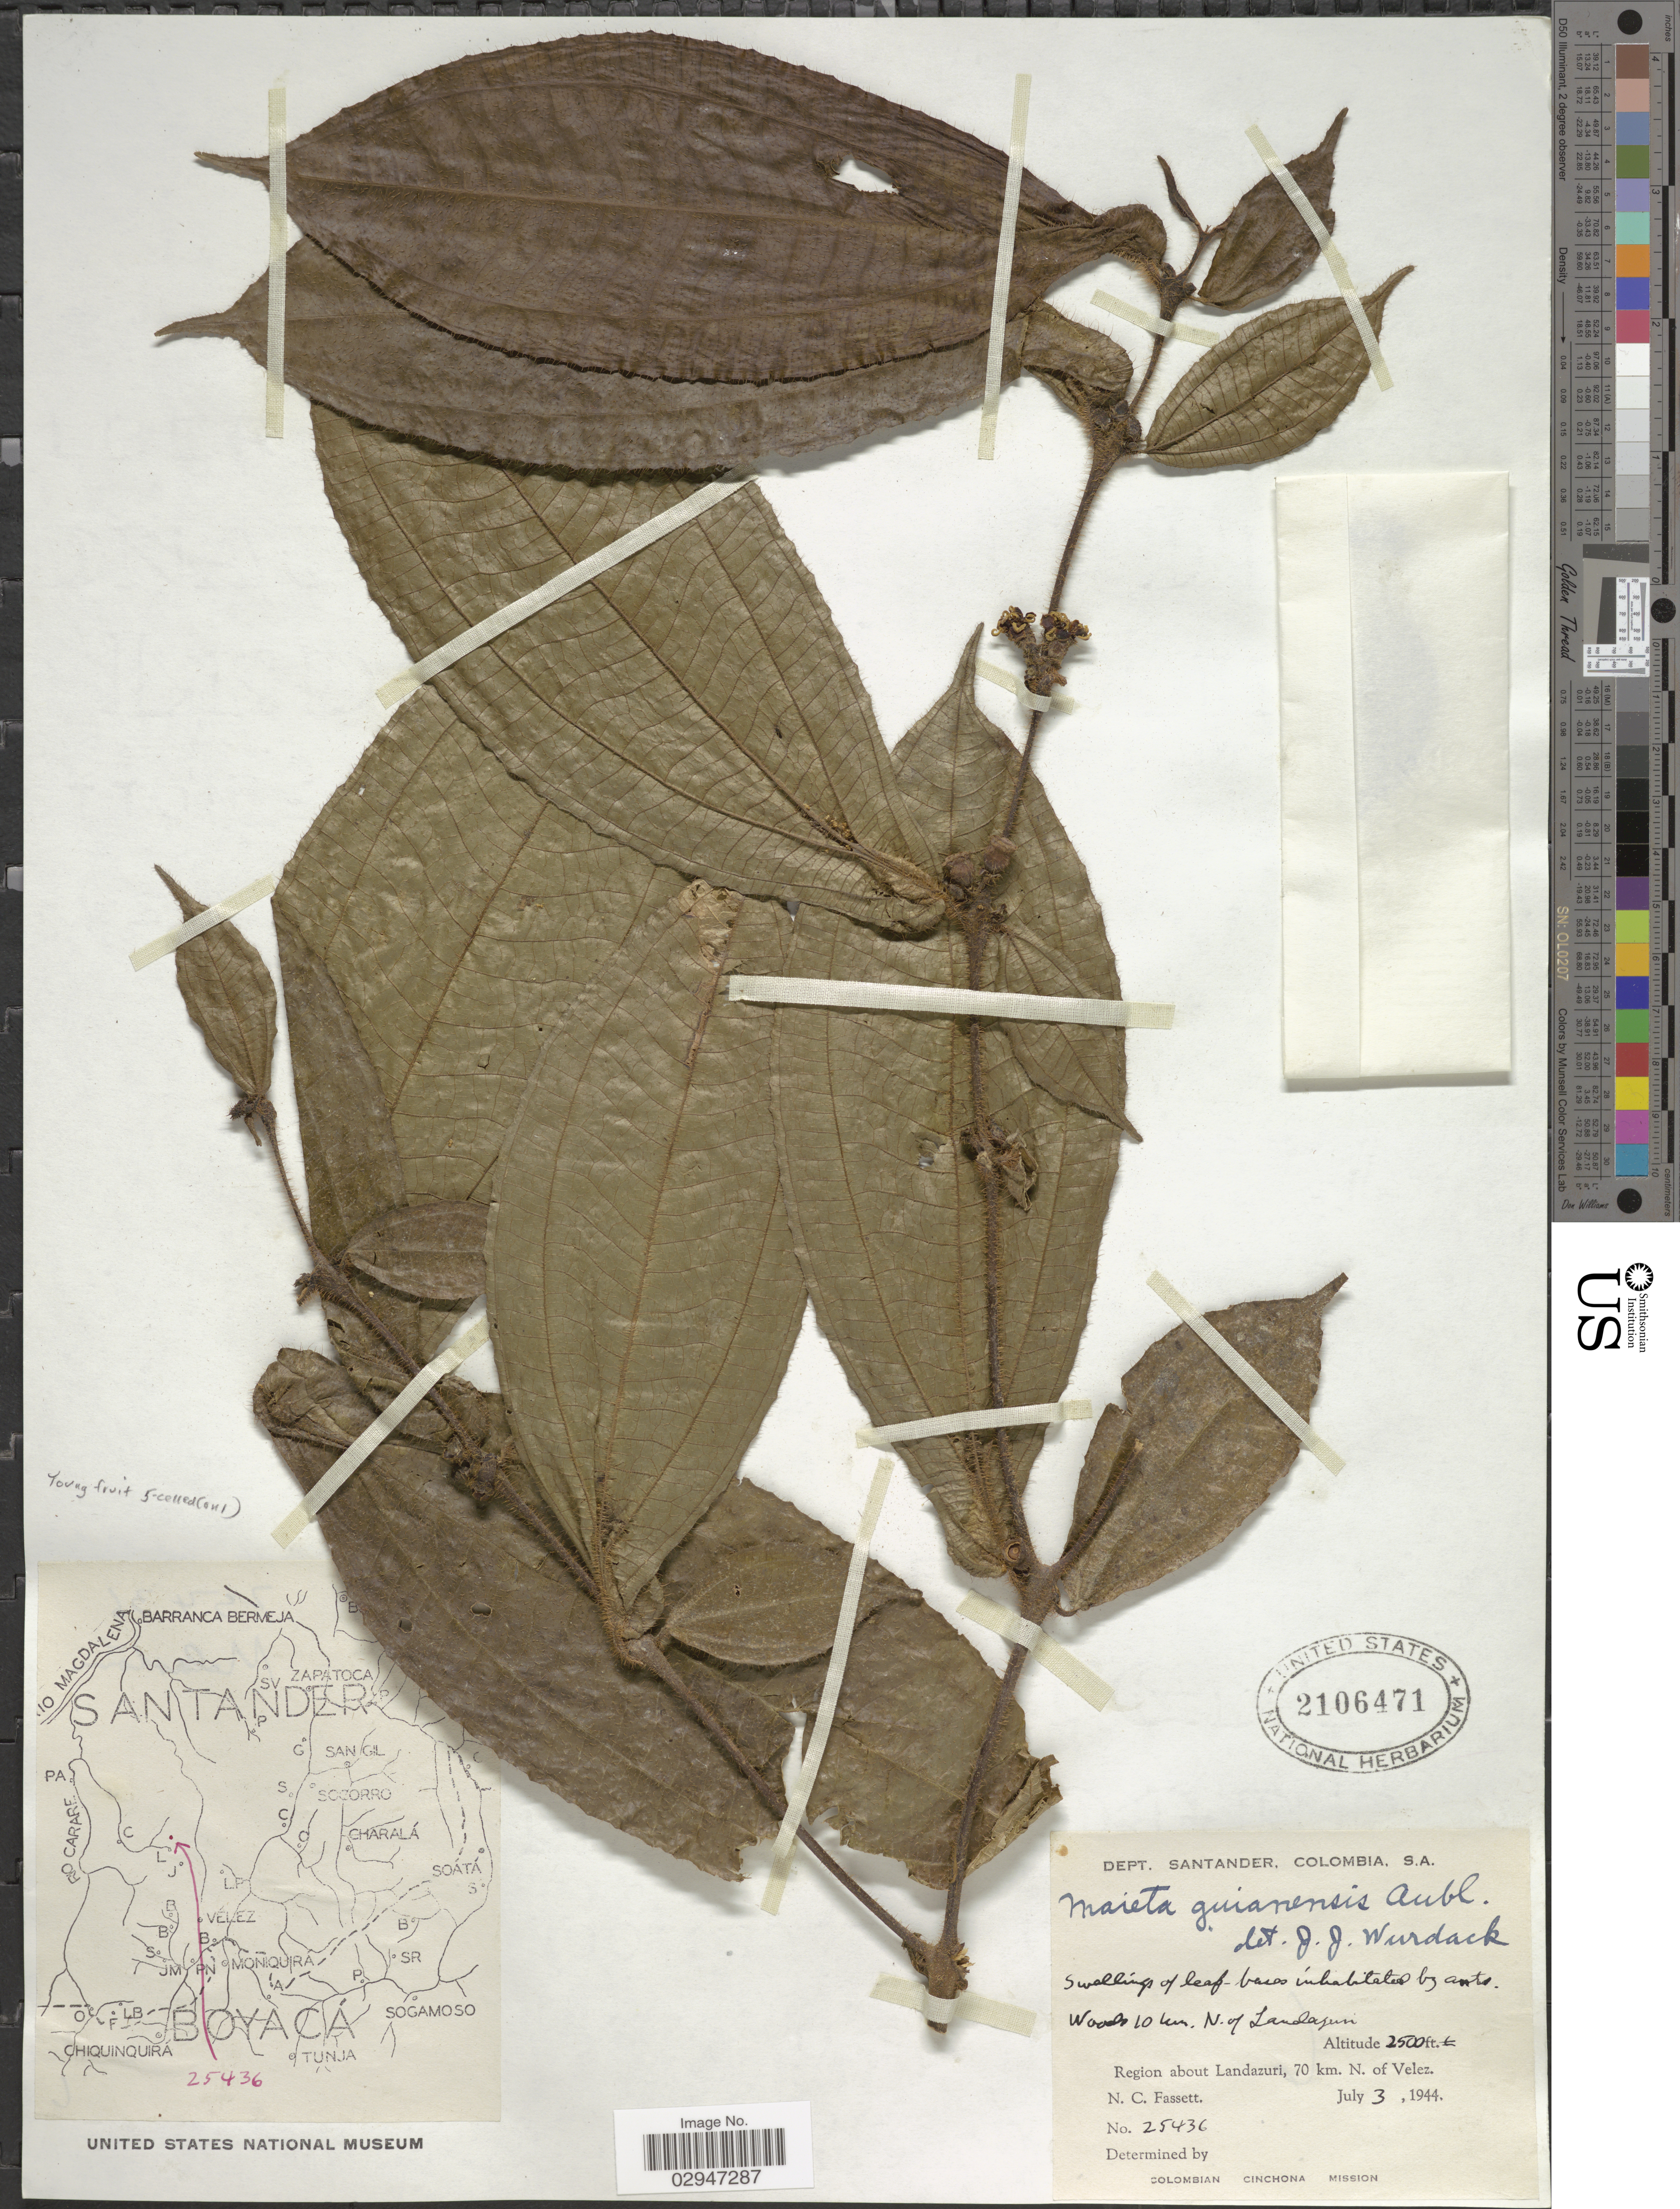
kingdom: Plantae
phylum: Tracheophyta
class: Magnoliopsida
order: Myrtales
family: Melastomataceae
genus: Maieta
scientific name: Maieta guianensis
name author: Aubl.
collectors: N. C. Fassett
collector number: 25436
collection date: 1944-07-03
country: Colombia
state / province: Santander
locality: Dept. Santander. Woods 10 km. N. of Landazuri. Region about Landazuri, 70 km. N. of Velez.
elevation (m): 762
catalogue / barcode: US 2106471